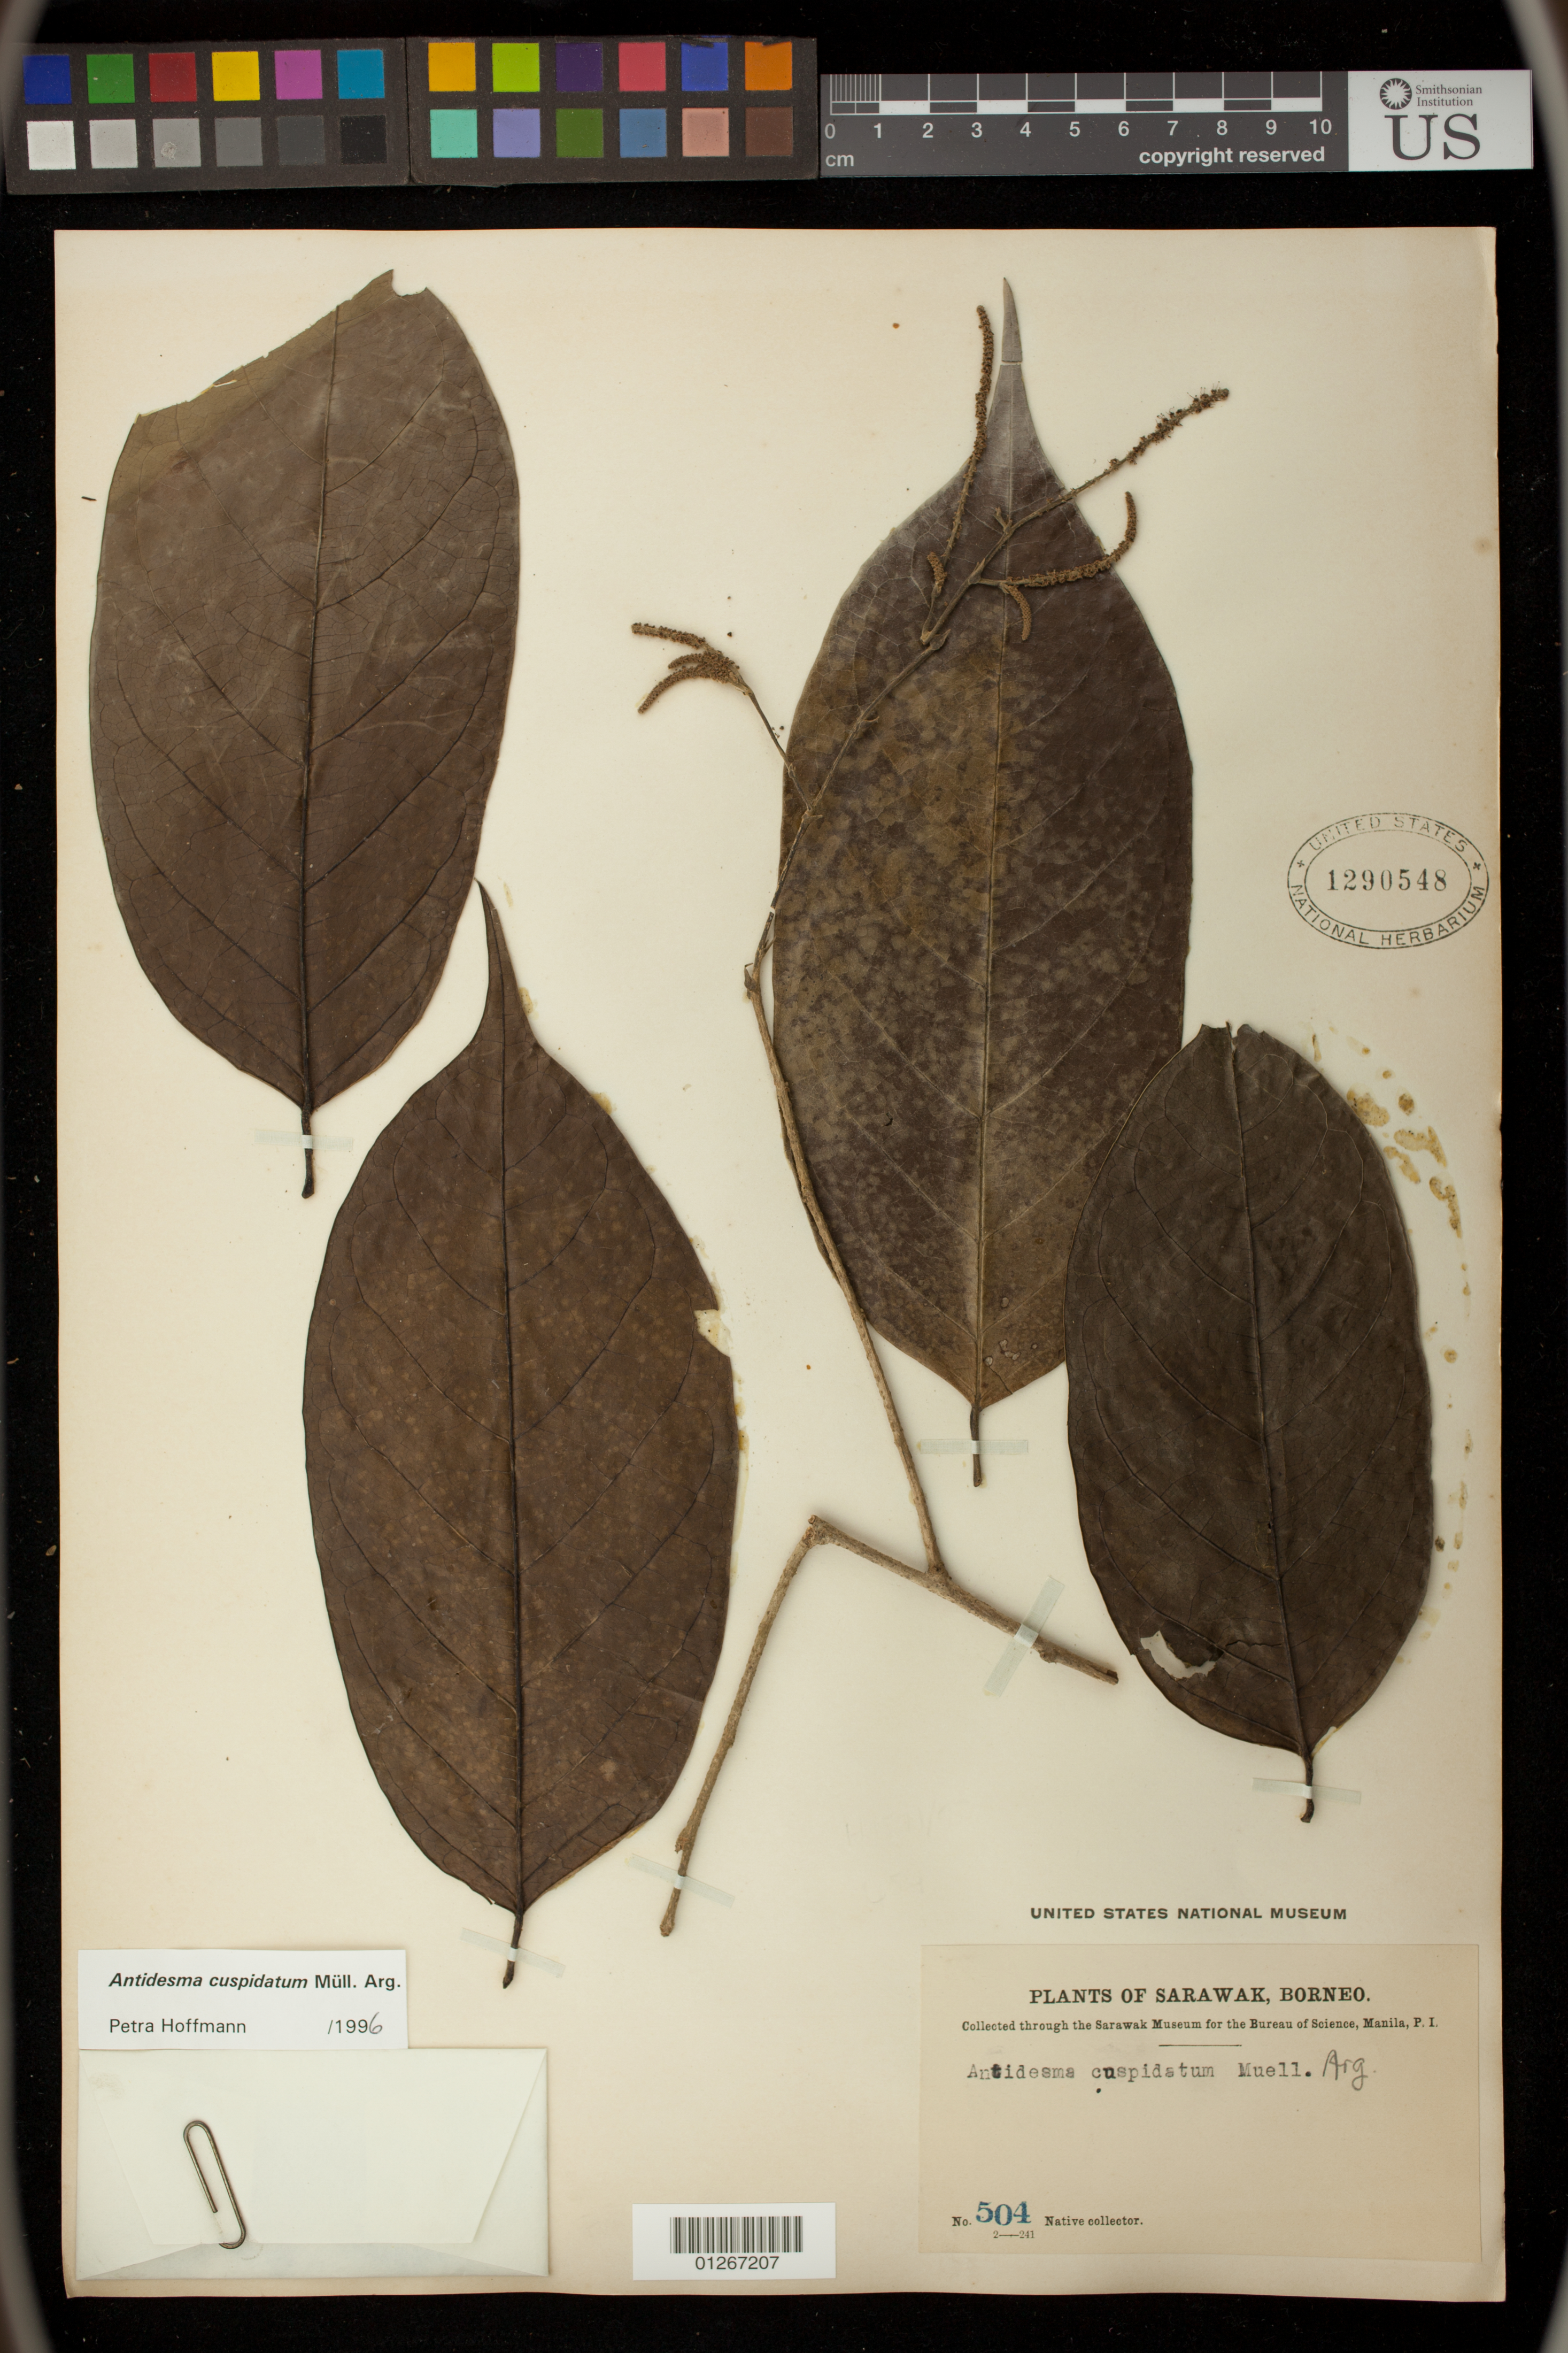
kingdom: Plantae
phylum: Tracheophyta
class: Magnoliopsida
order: Malpighiales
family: Phyllanthaceae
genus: Antidesma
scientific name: Antidesma cuspidatum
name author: Müll. Arg.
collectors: Native collector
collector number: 504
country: Malaysia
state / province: Sarawak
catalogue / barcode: US 1290548